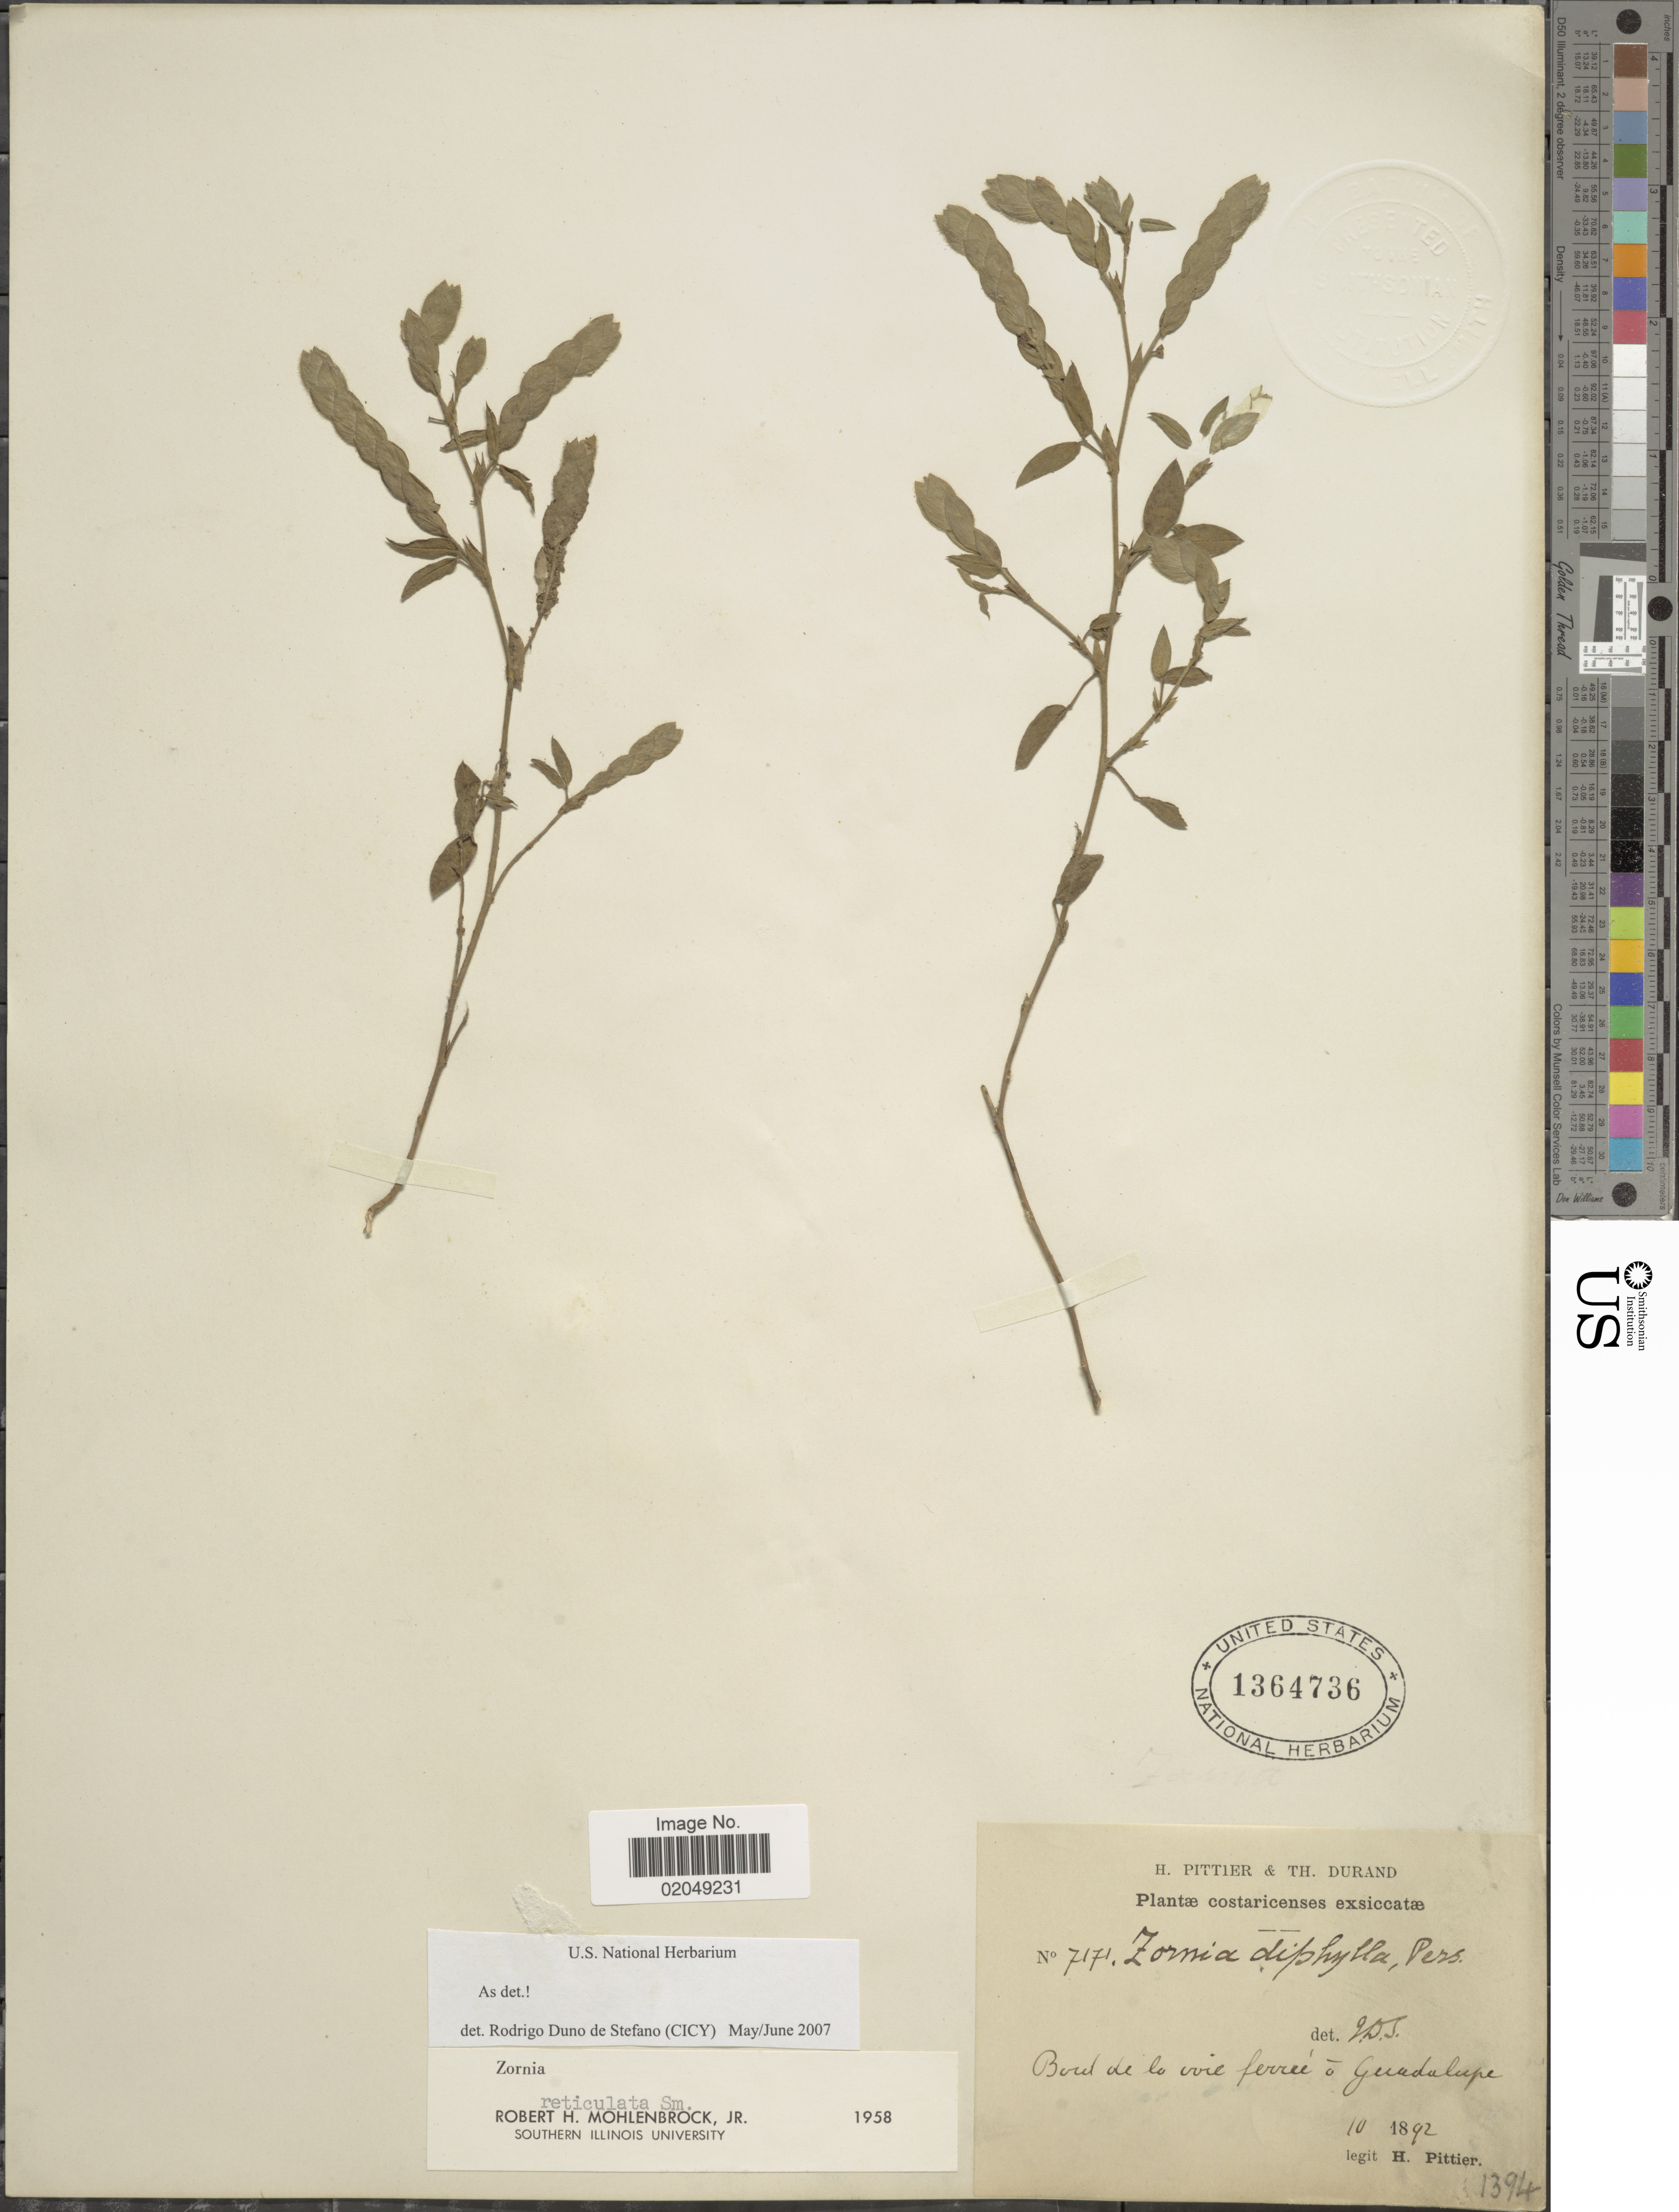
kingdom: Plantae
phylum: Tracheophyta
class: Magnoliopsida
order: Fabales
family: Fabaceae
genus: Zornia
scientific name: Zornia reticulata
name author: Sm.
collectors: H. F. Pittier & T. Durand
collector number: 7171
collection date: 1892-10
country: Costa Rica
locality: Bout de lo ovie ferree o Guadalupe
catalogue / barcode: US 1364736